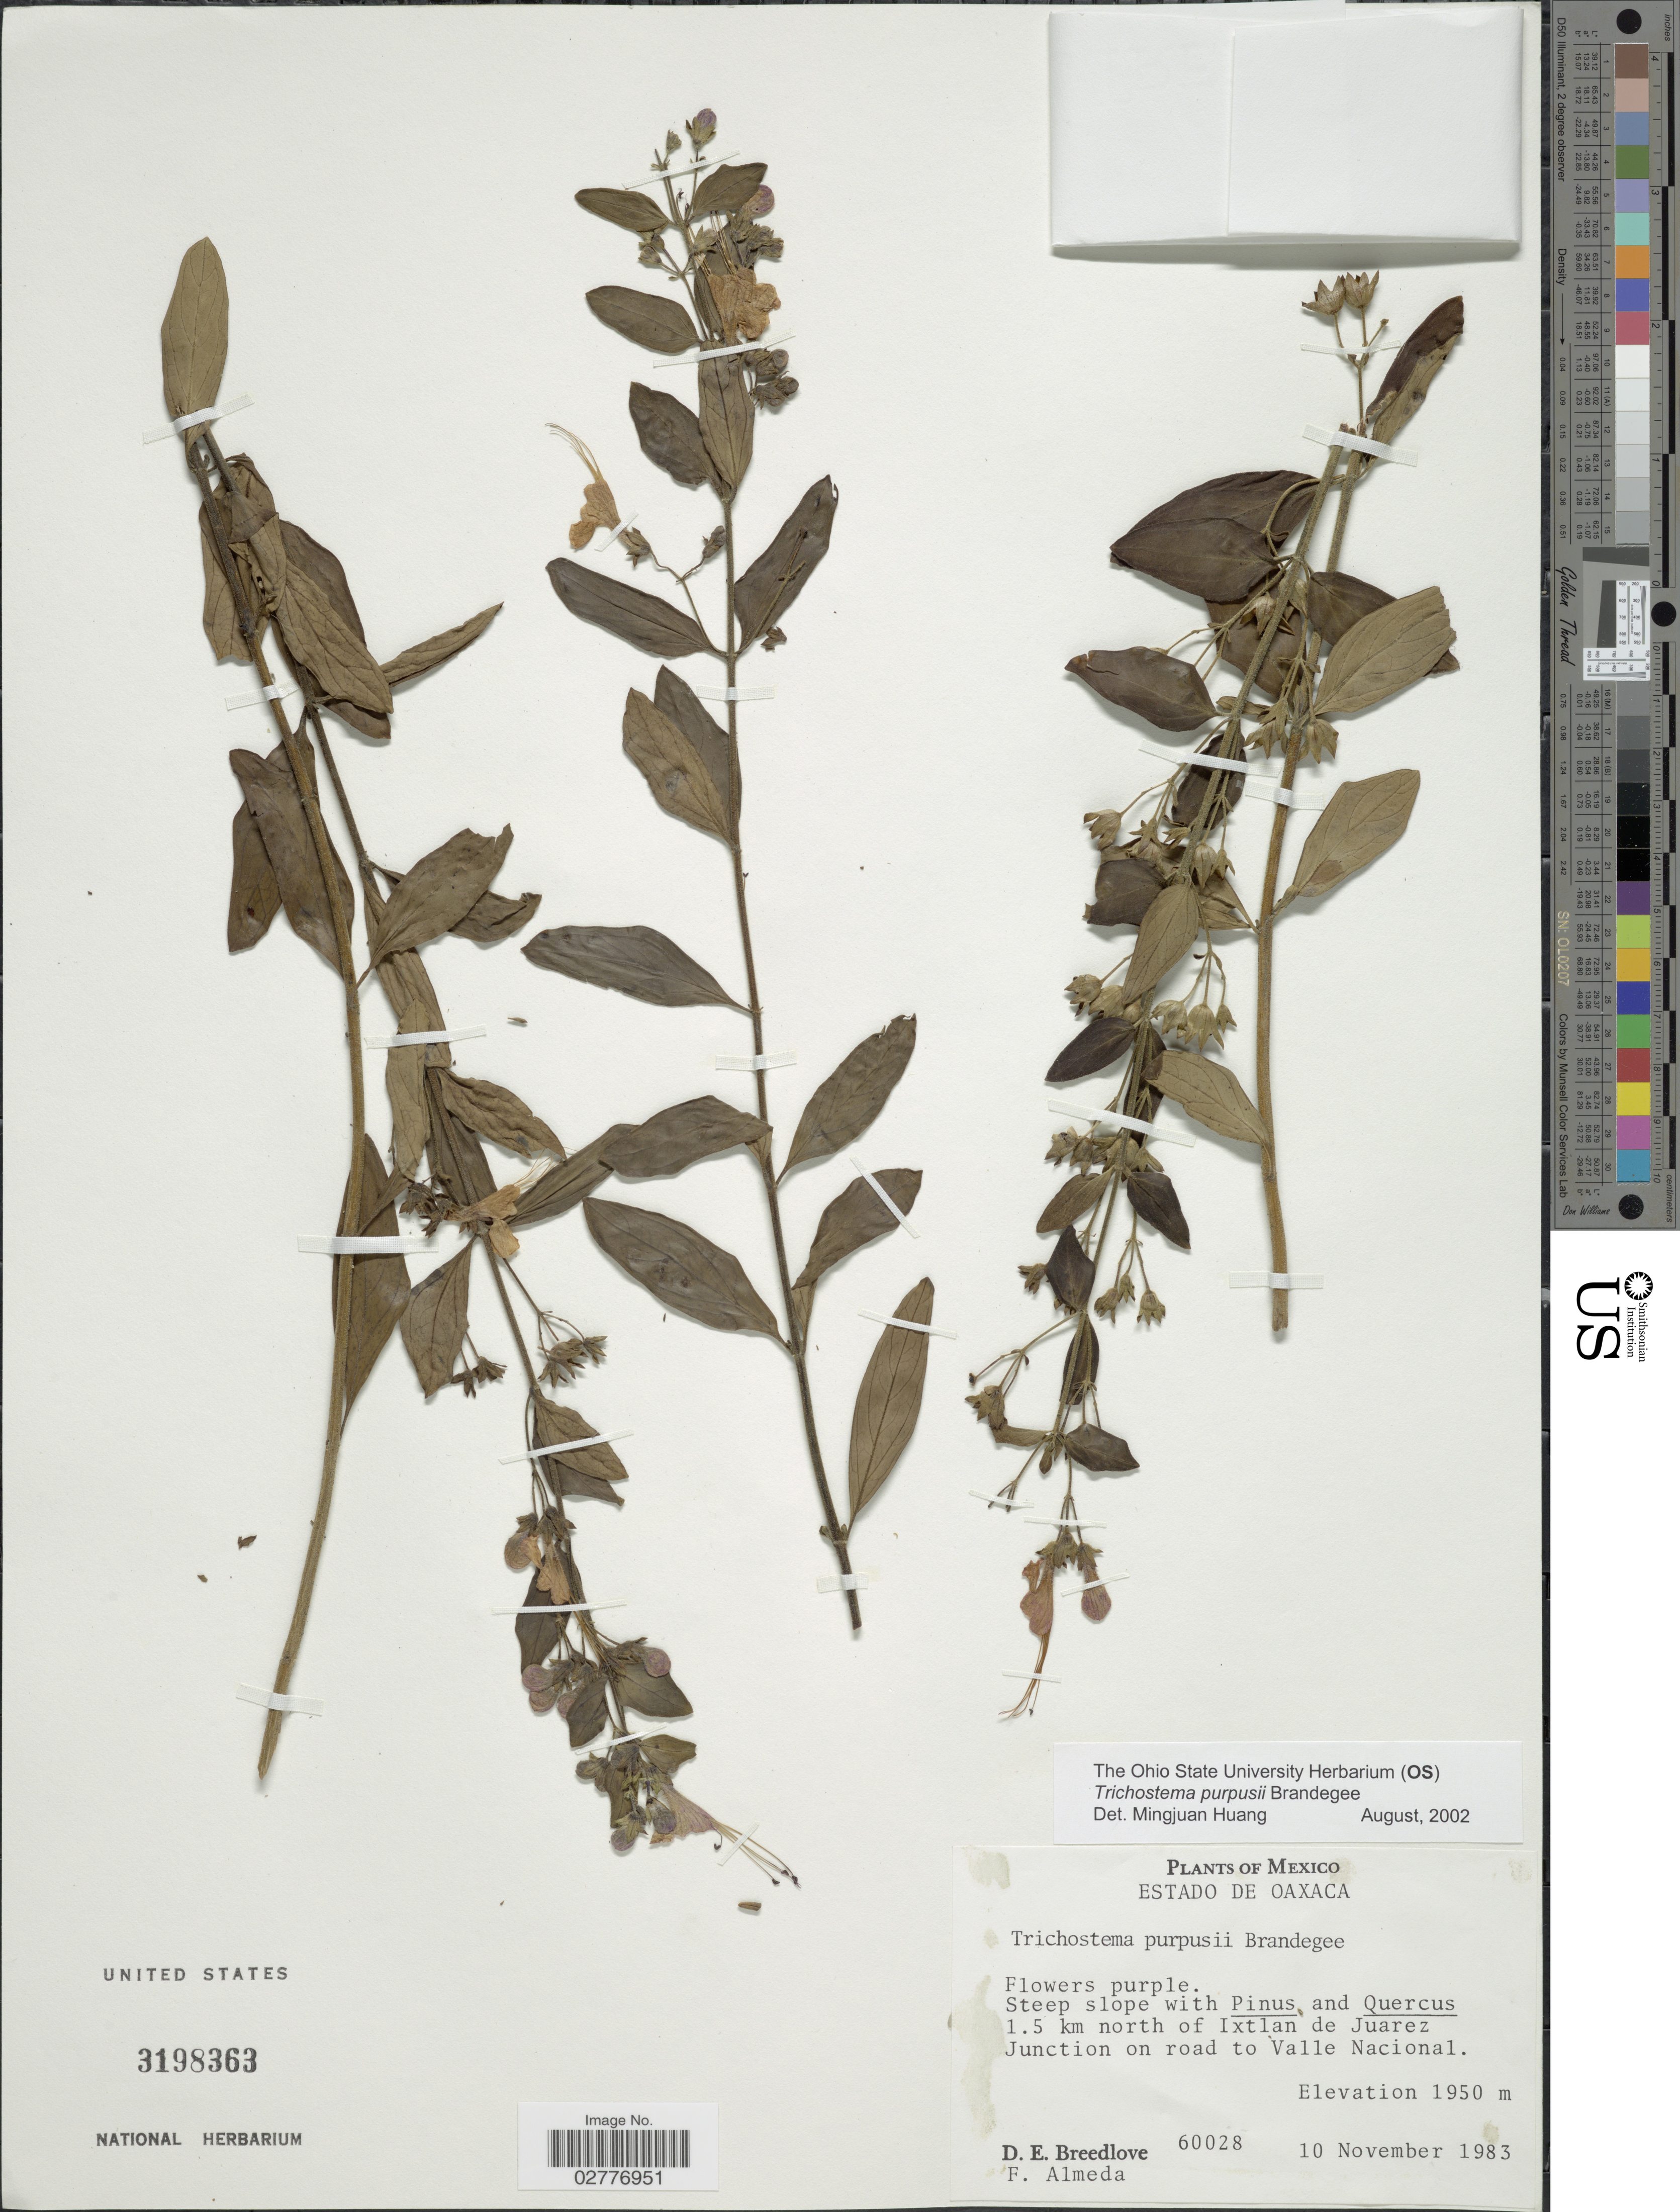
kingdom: Plantae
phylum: Tracheophyta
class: Magnoliopsida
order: Lamiales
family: Lamiaceae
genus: Trichostema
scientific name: Trichostema purpusii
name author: Brandegee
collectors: D. E. Breedlove & F. Almeda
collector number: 60028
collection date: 1983-11-10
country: Mexico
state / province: Oaxaca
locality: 1.5 km north of Ixtlan de Juarez. Junction on road to Valle Nacional.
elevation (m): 1950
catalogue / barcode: US 3198363